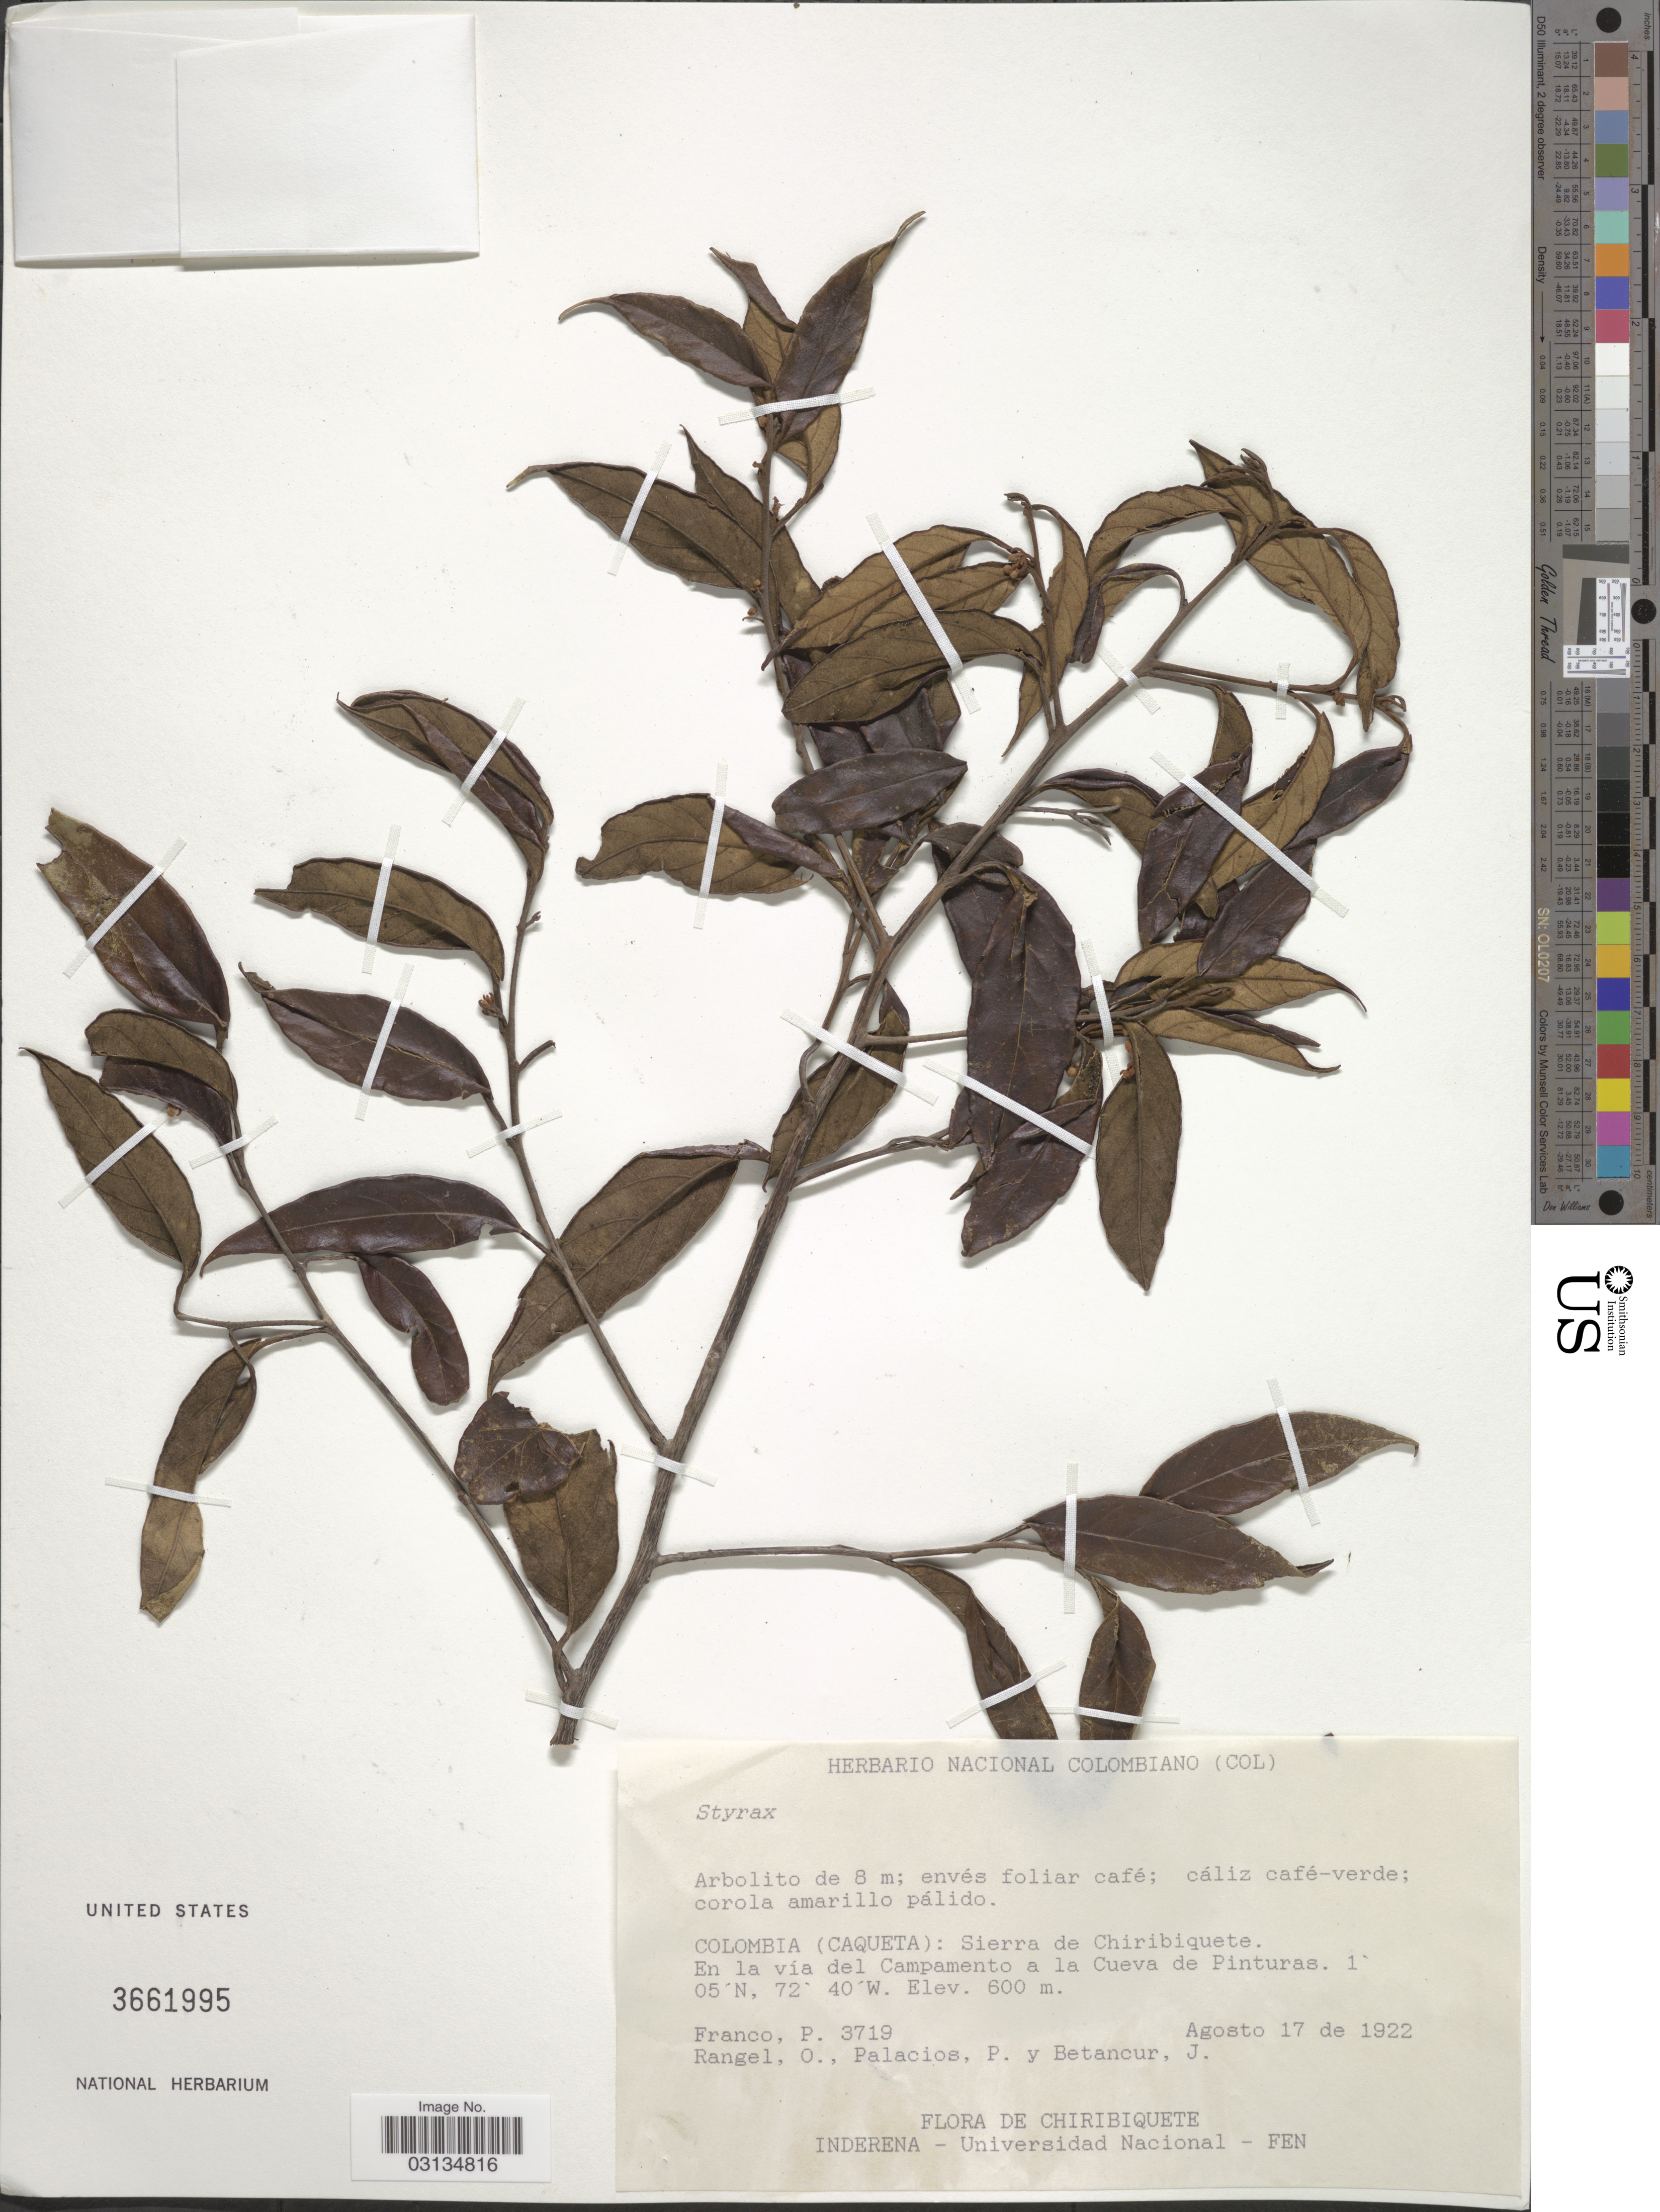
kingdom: Plantae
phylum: Tracheophyta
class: Magnoliopsida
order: Ericales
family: Styracaceae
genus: Styrax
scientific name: Styrax sp.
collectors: P. Franco, O. Rangel, P. Palacios & J. Betancur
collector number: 3719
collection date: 1922-08-17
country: Colombia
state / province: Caquetá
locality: Sierra de Chiribiquete. En la vía del Campamento a la Cueva de Pinturas.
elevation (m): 600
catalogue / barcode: US 3661995